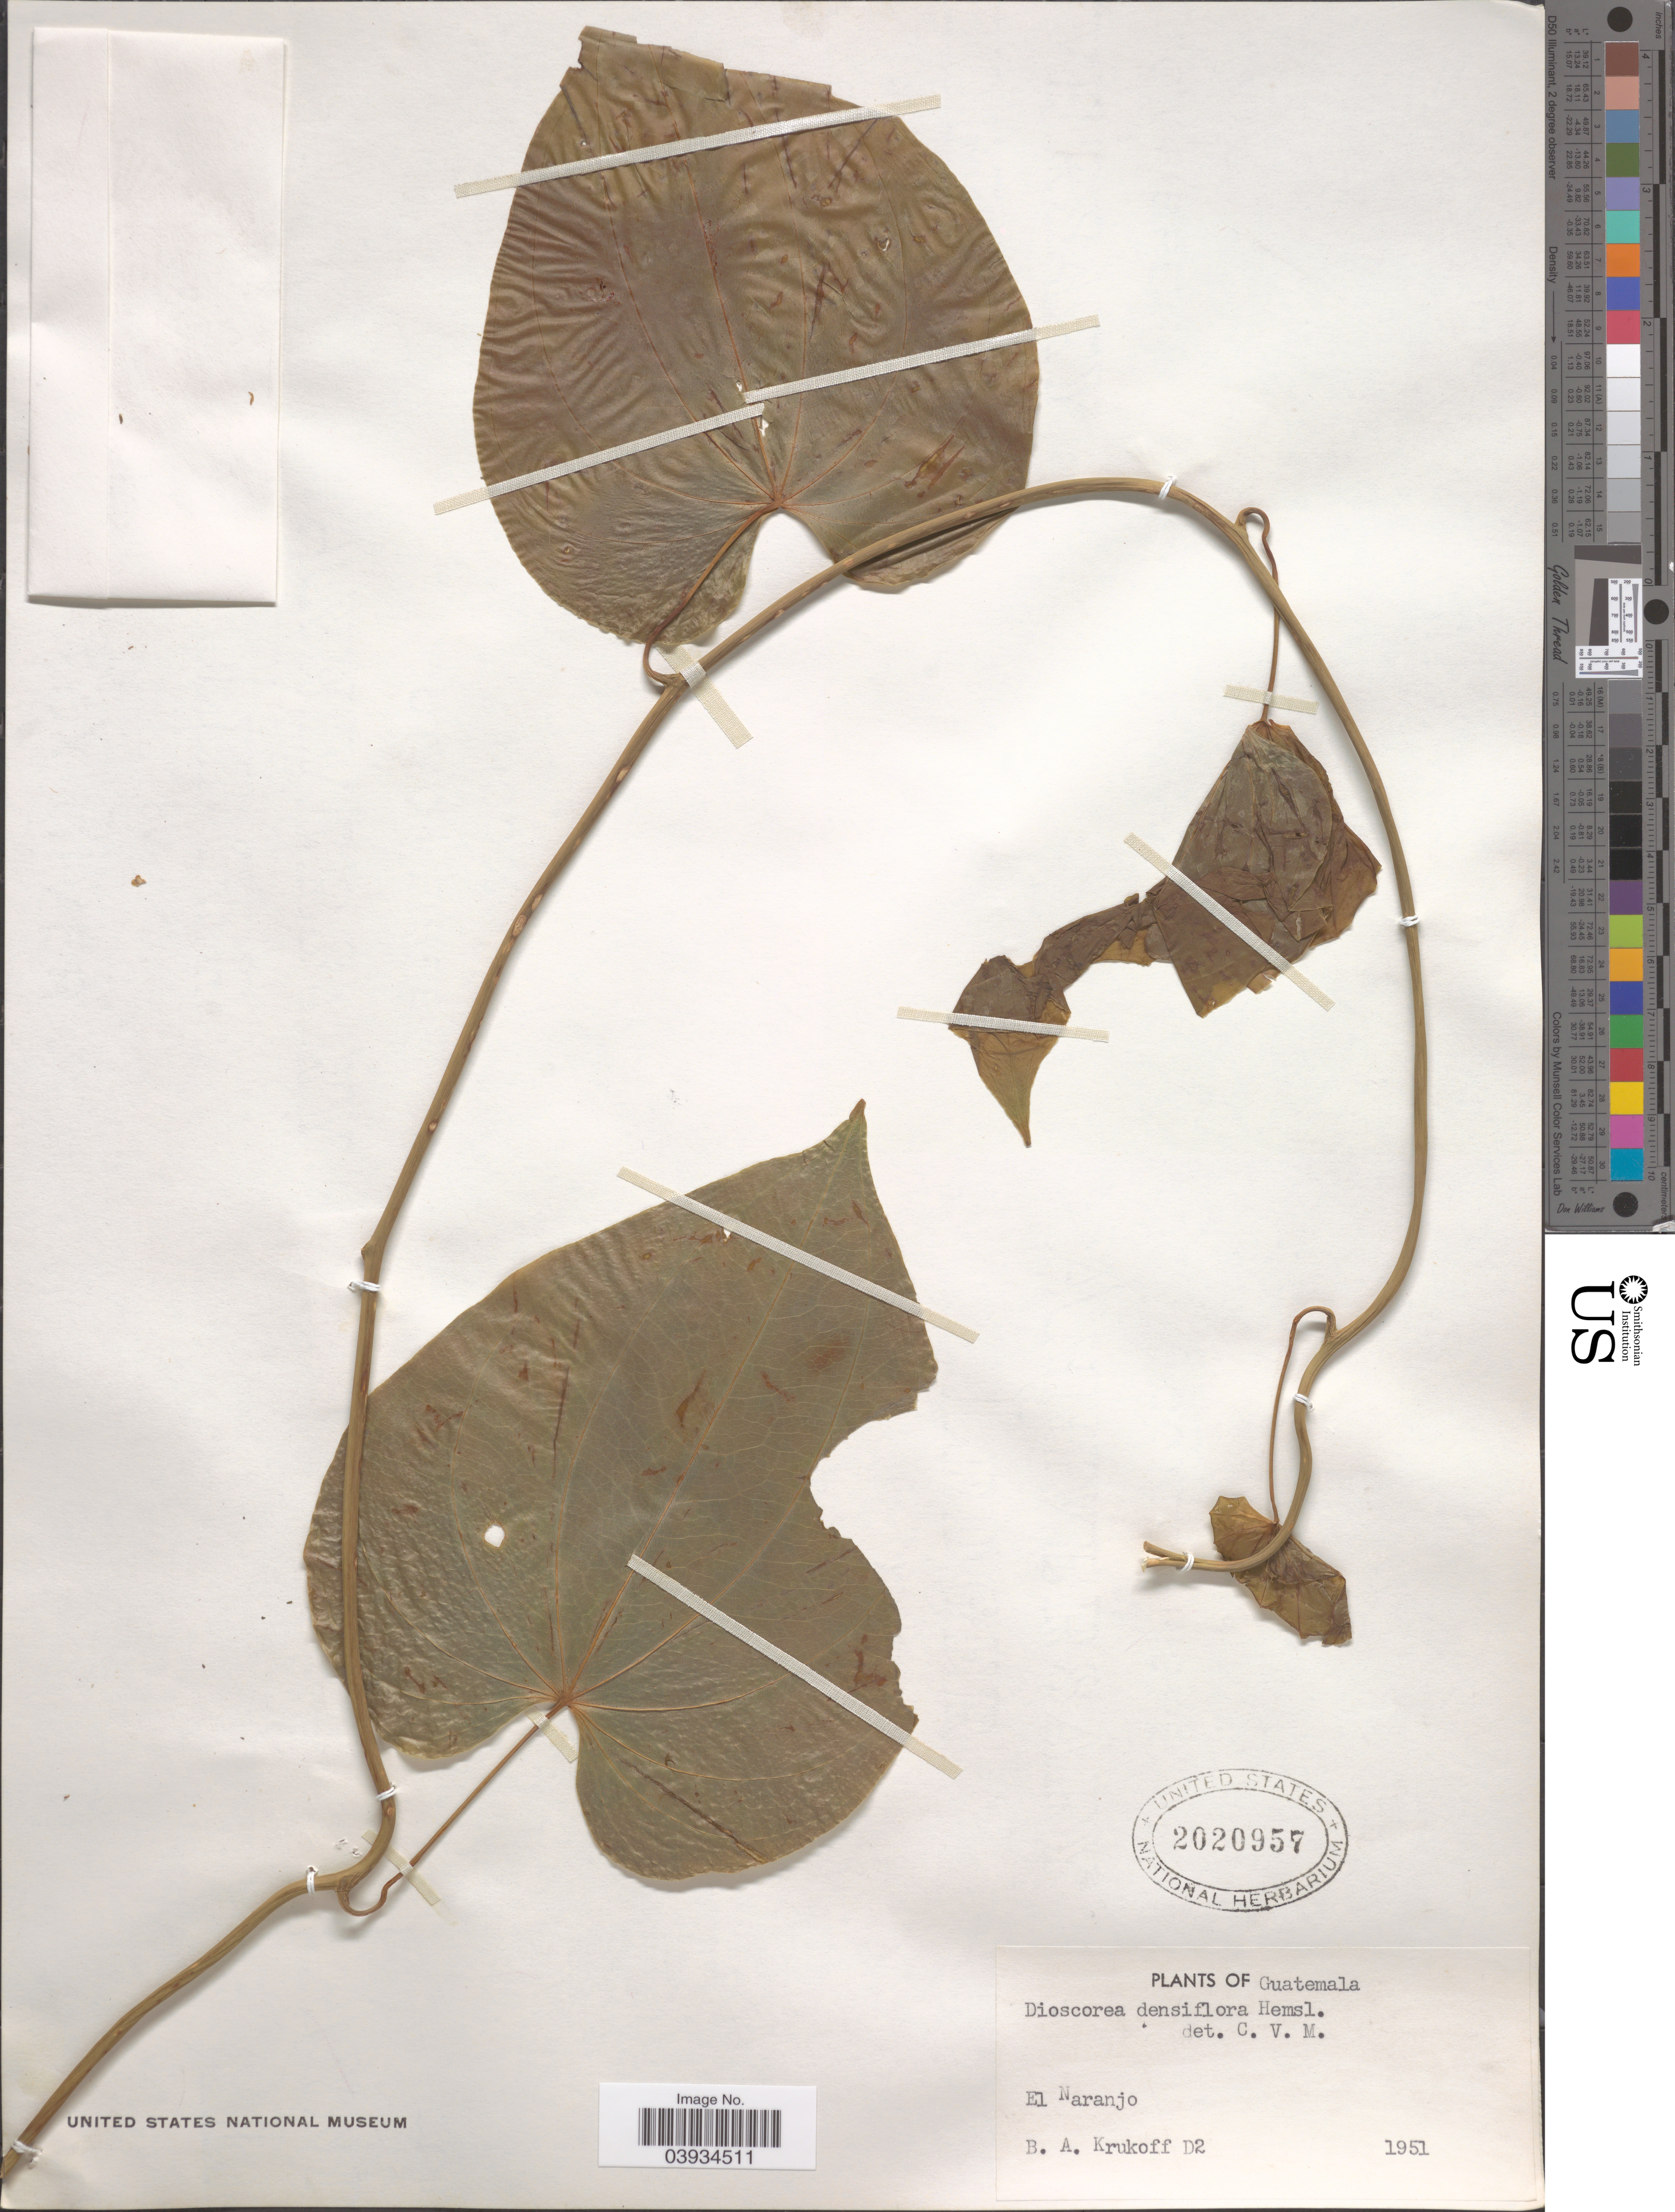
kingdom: Plantae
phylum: Tracheophyta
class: Liliopsida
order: Dioscoreales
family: Dioscoreaceae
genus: Dioscorea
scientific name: Dioscorea densiflora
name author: Hemsl.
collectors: B. A. Krukoff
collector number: D2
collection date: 1951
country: Guatemala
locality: El Naranjo.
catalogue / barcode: US 2020957